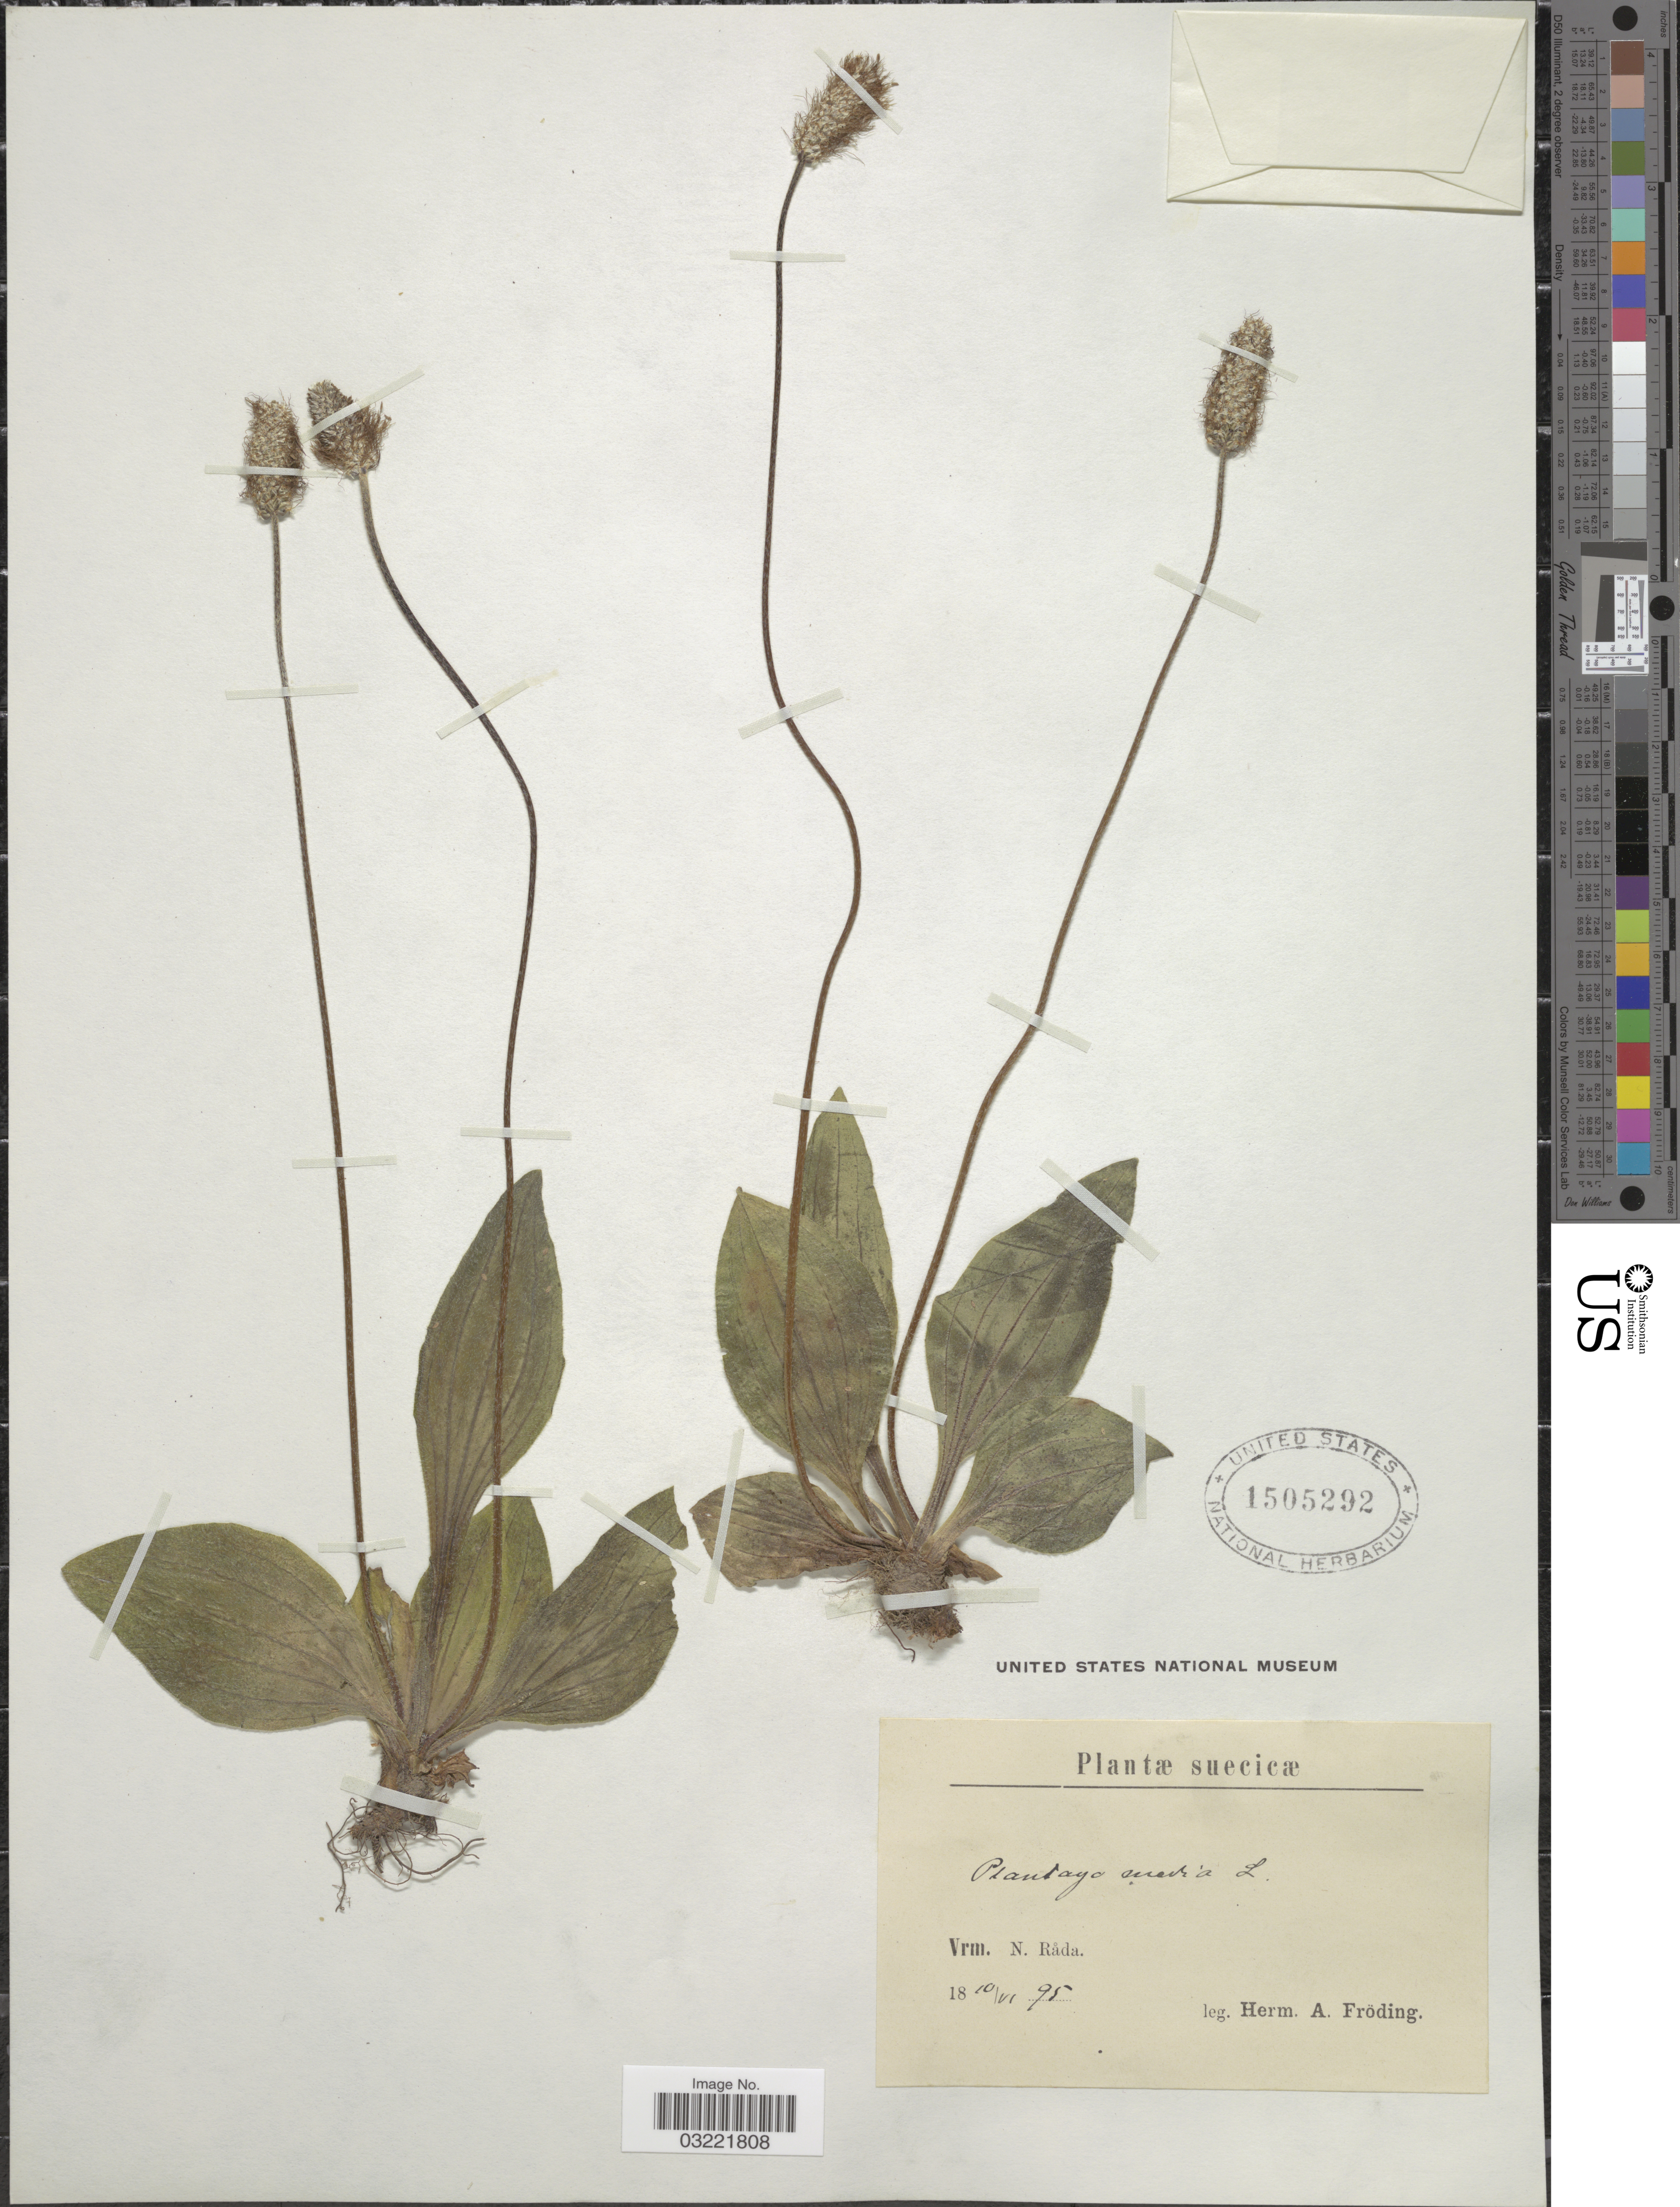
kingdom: Plantae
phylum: Tracheophyta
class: Magnoliopsida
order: Lamiales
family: Plantaginaceae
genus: Plantago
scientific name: Plantago media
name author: L.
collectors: H. Froding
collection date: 1895-06-10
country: Sweden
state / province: Varmland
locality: Suecicæ. Vrm. N. Råda.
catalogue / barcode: US 1505292